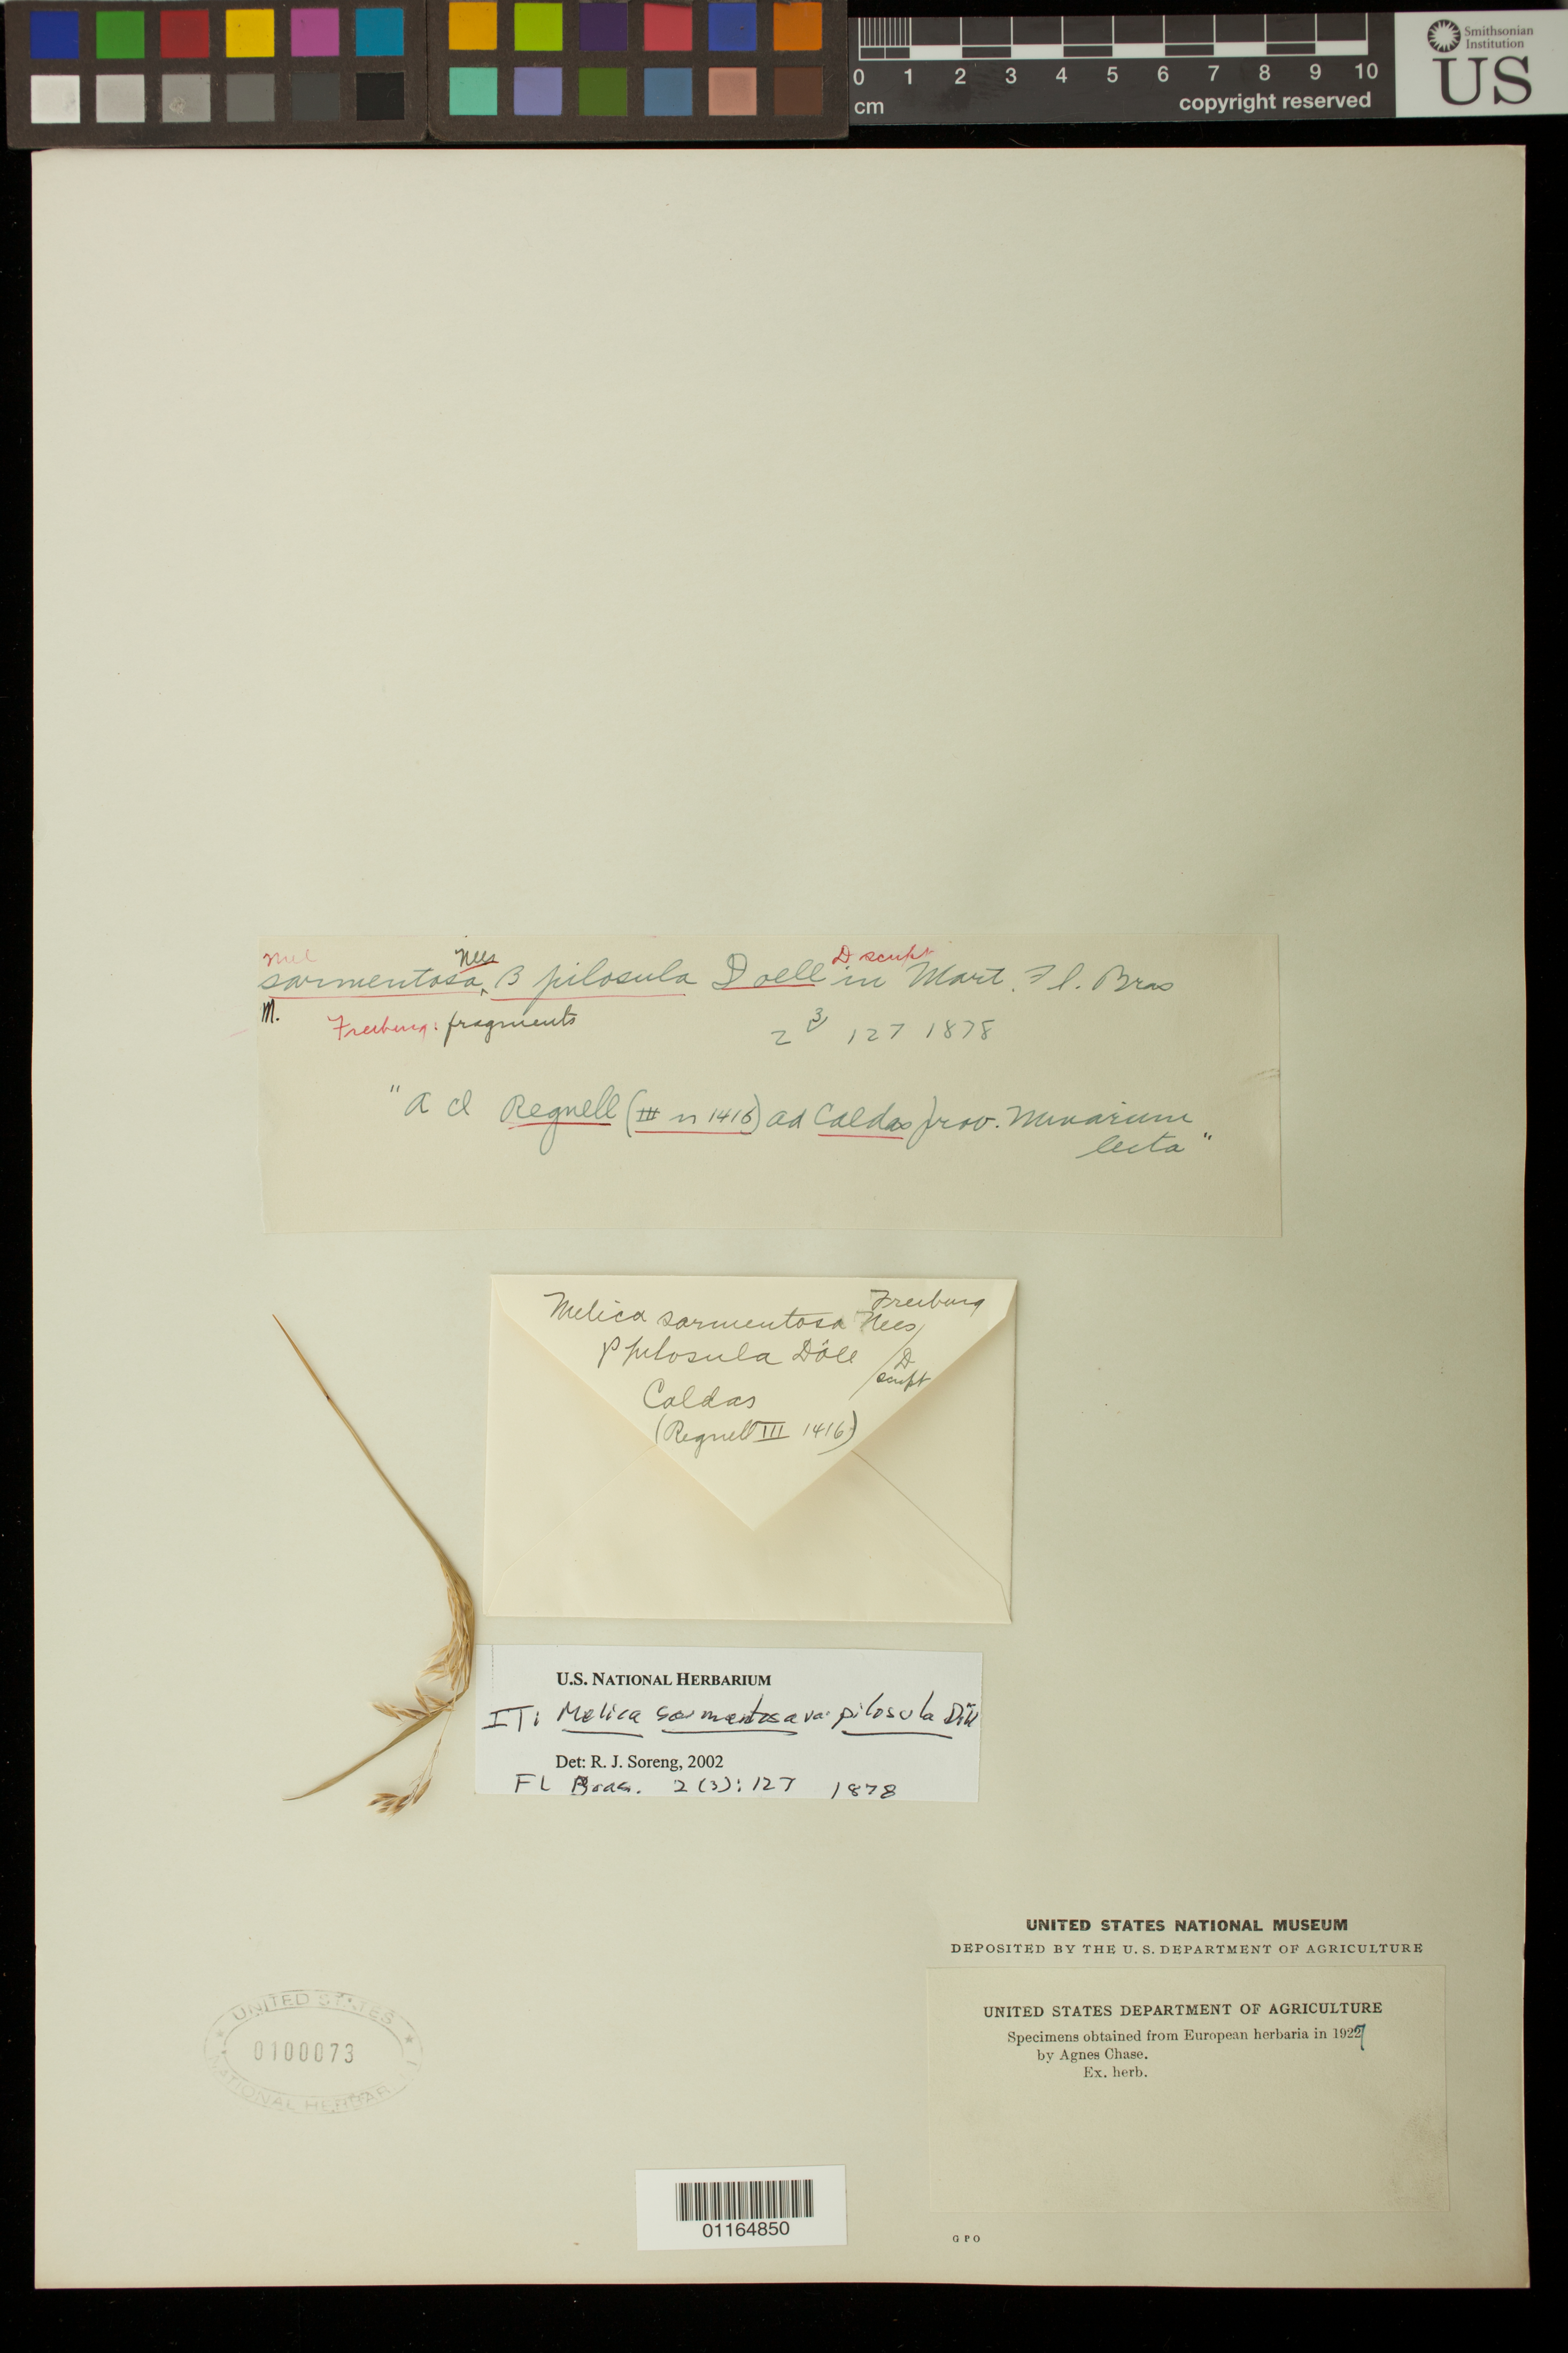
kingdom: Plantae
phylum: Tracheophyta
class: Liliopsida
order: Poales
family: Poaceae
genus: Melica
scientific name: Melica sarmentosa var. pilosula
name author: Döll in Mart.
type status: Type Collection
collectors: A. F. Regnell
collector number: III 1416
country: Brazil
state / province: Minas Gerais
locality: Caldas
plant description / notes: Fragmentary material of type specimen ex herb. Freiburg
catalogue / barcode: US 100073